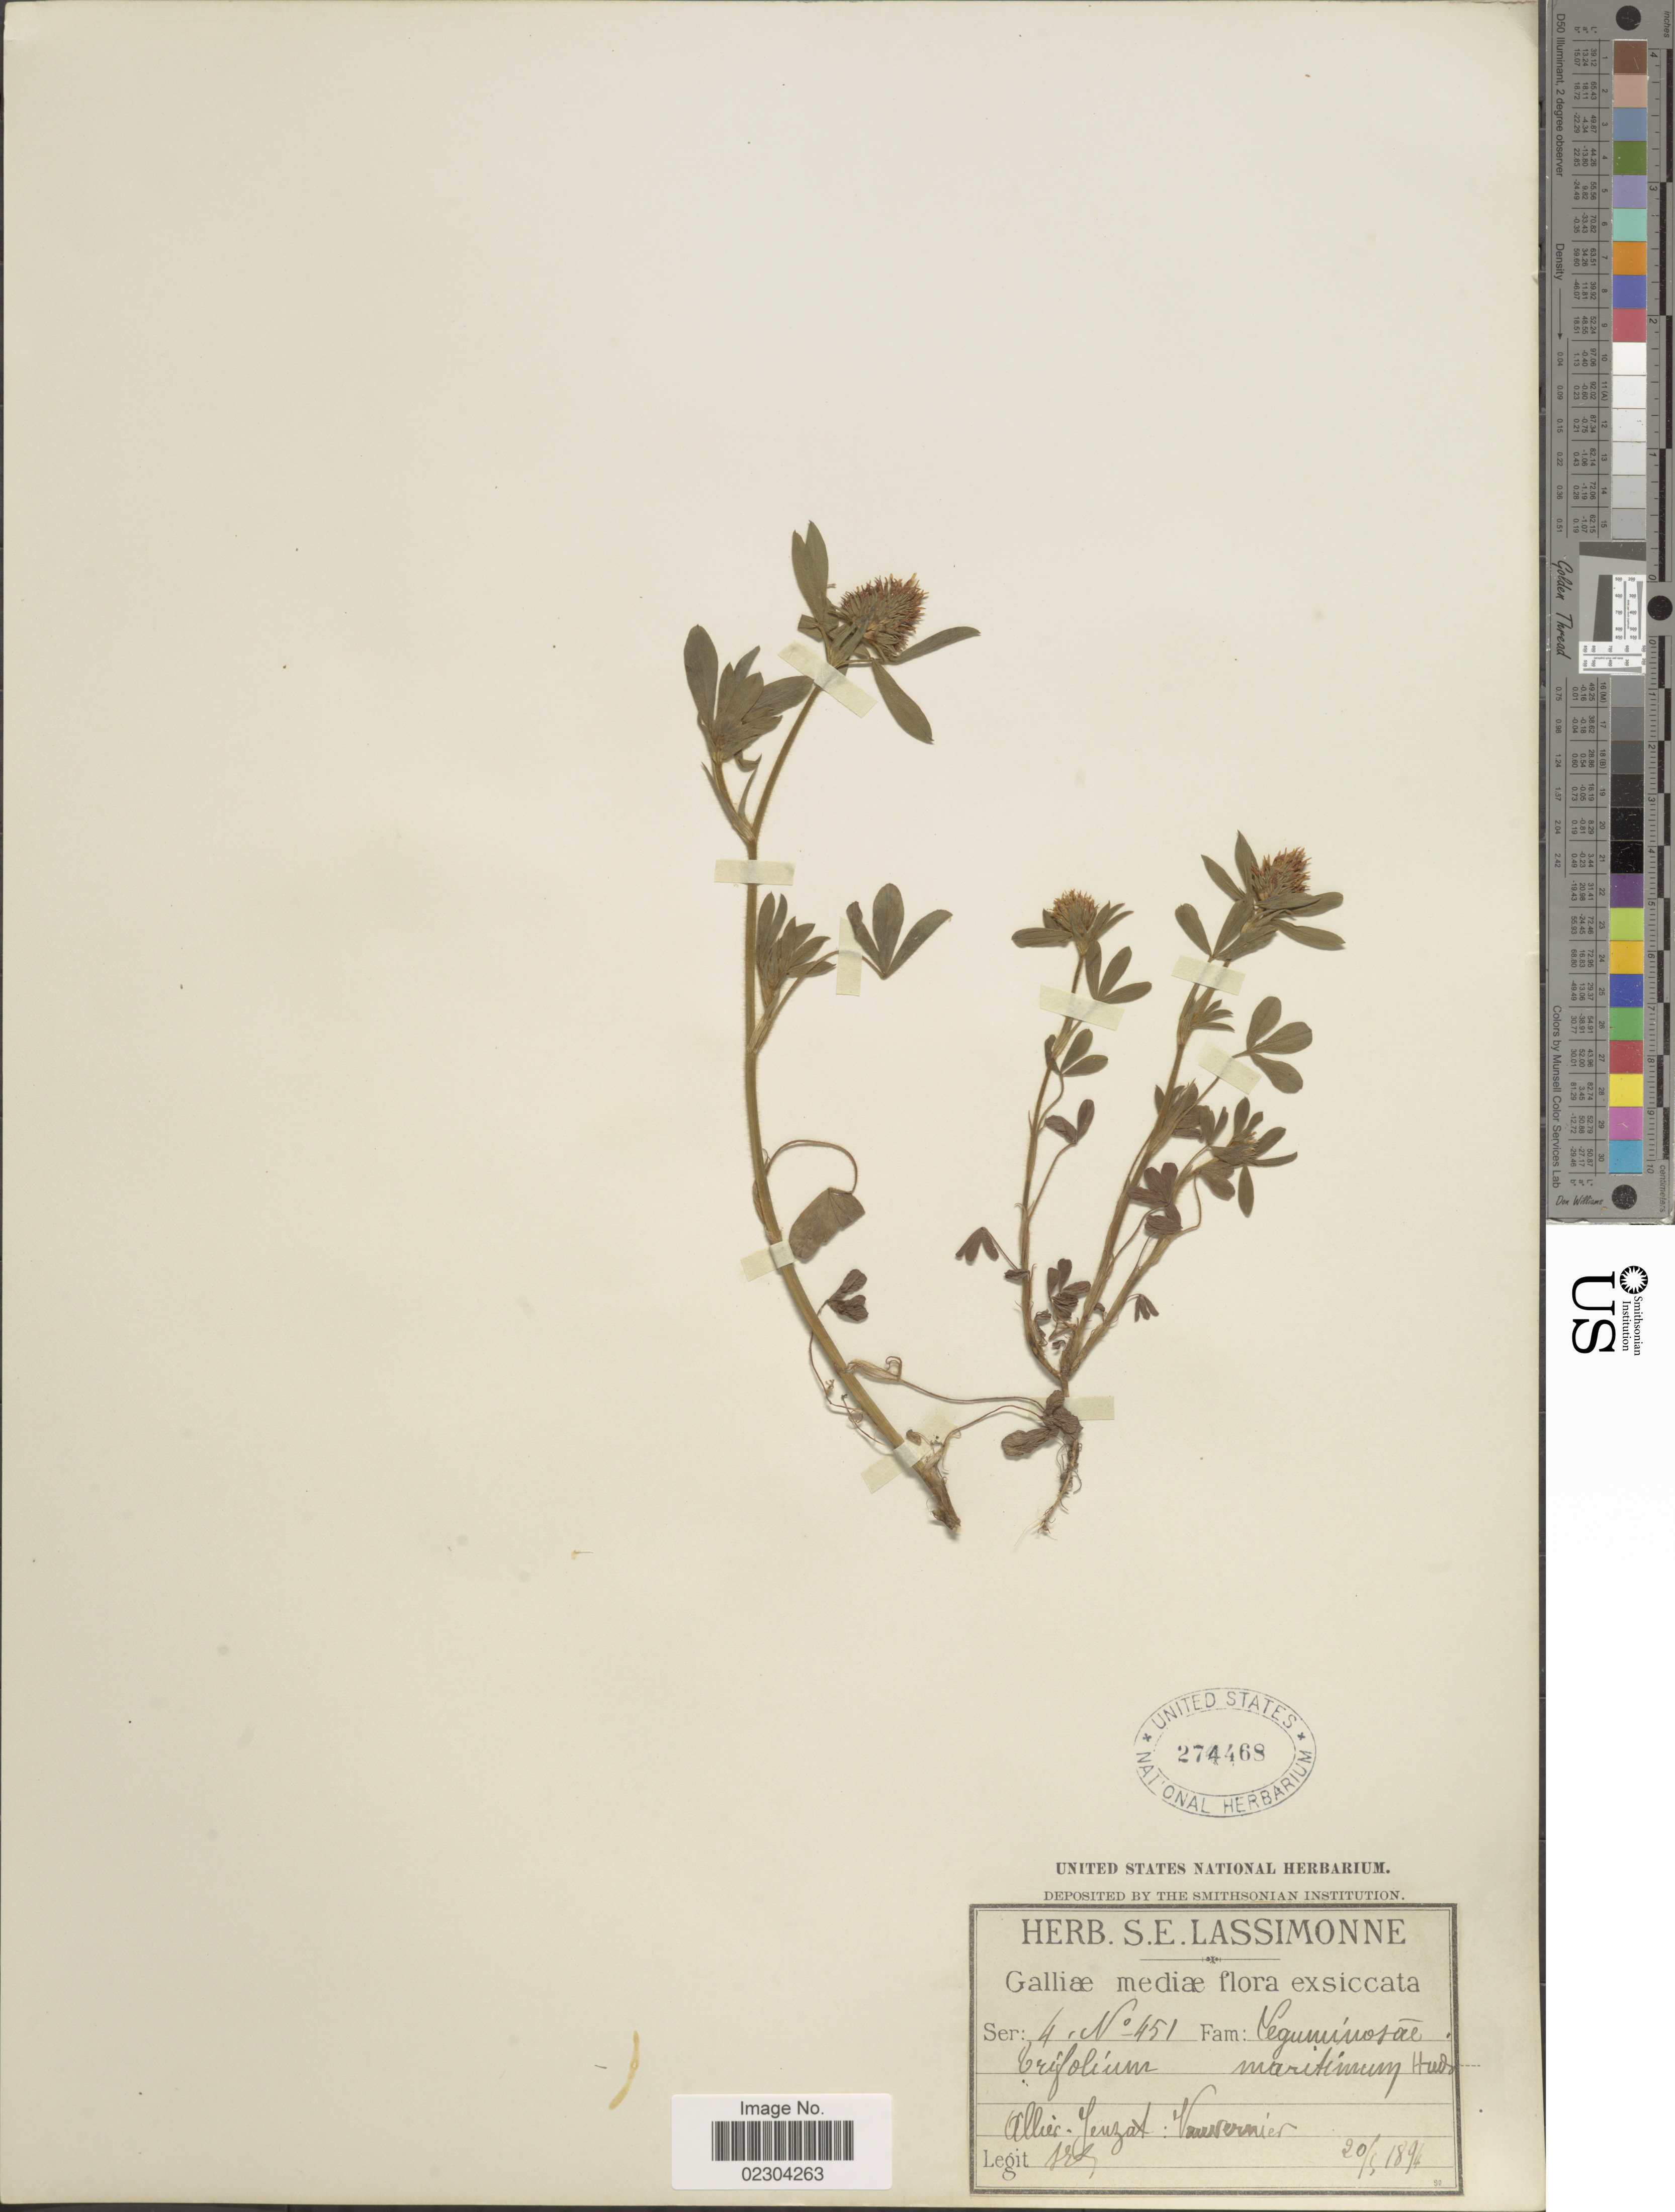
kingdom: Plantae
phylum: Tracheophyta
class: Magnoliopsida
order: Fabales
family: Fabaceae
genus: Trifolium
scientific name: Trifolium maritimum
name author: Huds.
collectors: S. Lassimonne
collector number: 451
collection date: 1894-05-20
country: France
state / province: Auvergne-Rhône-Alpes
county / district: Allier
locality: Allier - Jenzat: Vauvernier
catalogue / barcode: US 274468